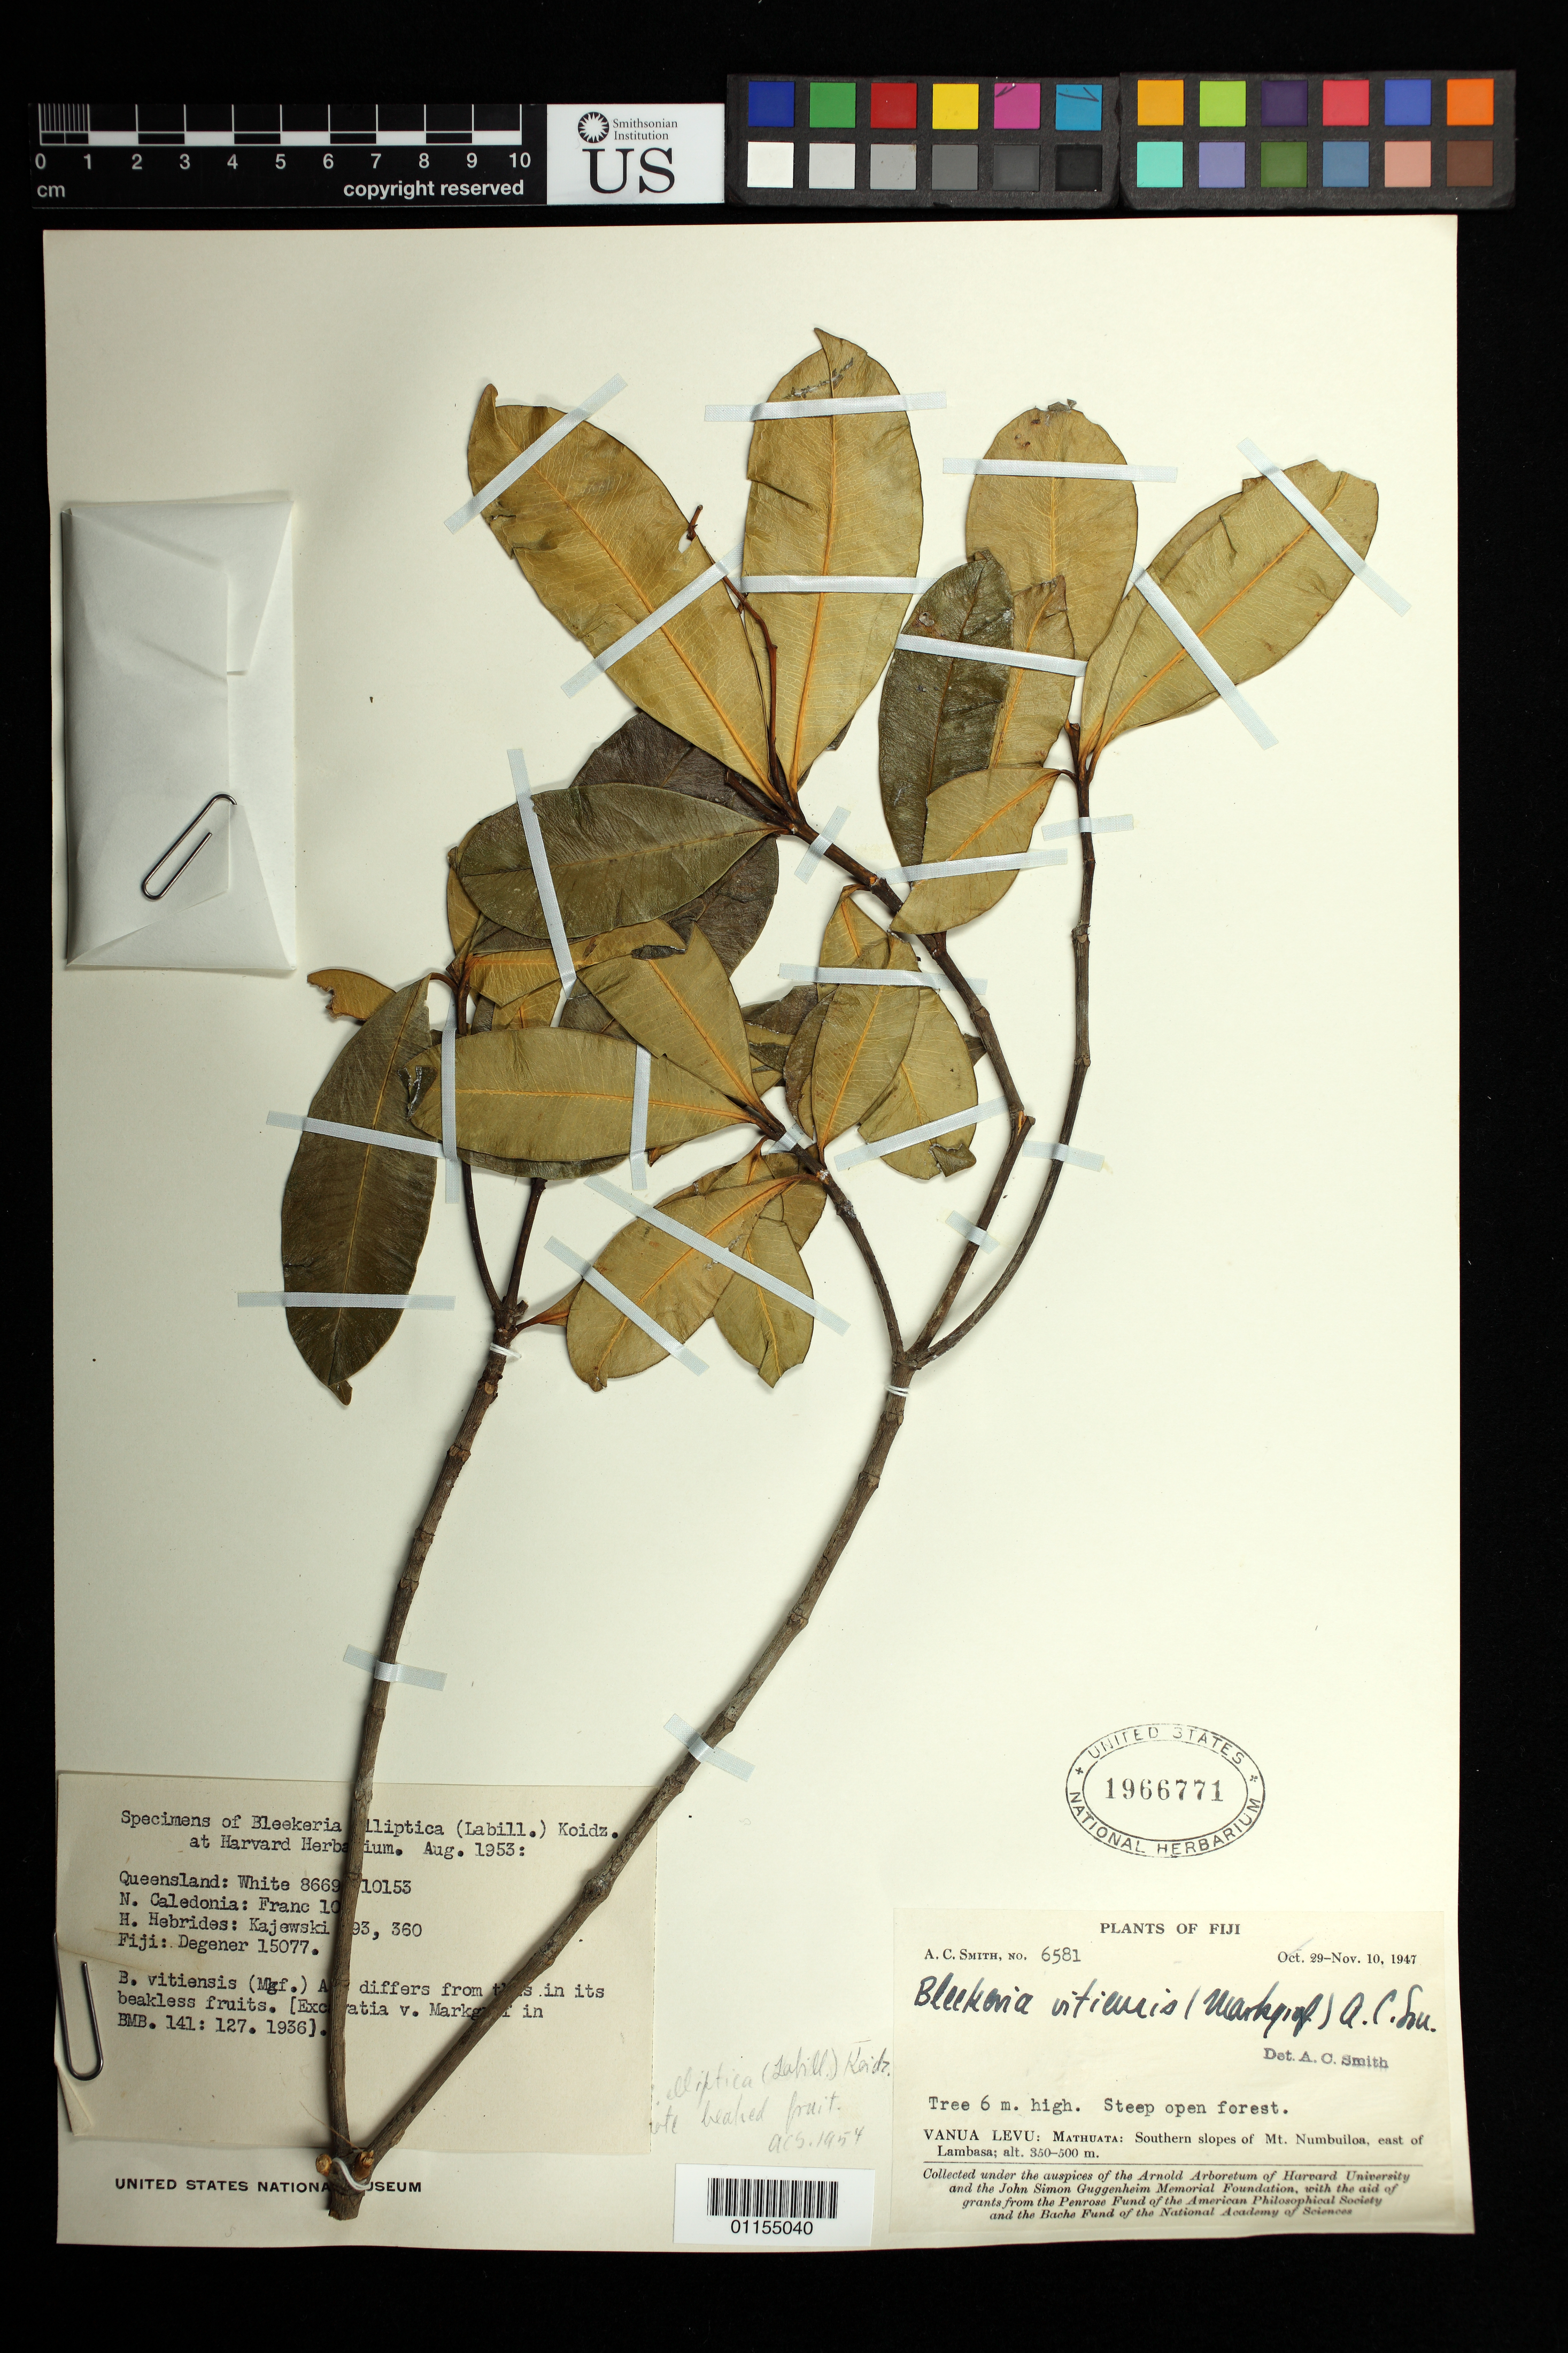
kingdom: Plantae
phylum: Tracheophyta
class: Magnoliopsida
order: Gentianales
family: Apocynaceae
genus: Bleekeria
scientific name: Bleekeria elliptica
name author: (Labill.) Koidz.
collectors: A. C. Smith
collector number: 6581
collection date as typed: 29 Oct 1947 to 10 Nov 1947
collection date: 1947-10-29/1947-11-10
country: Fiji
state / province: Northern Division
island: Macuata-i-wai [Mathuata-i-wai]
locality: Mathuata Prov.: southern slopes of mt. numbuiloa, e of lambasa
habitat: Steep open forest.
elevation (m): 350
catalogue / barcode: US 1966771